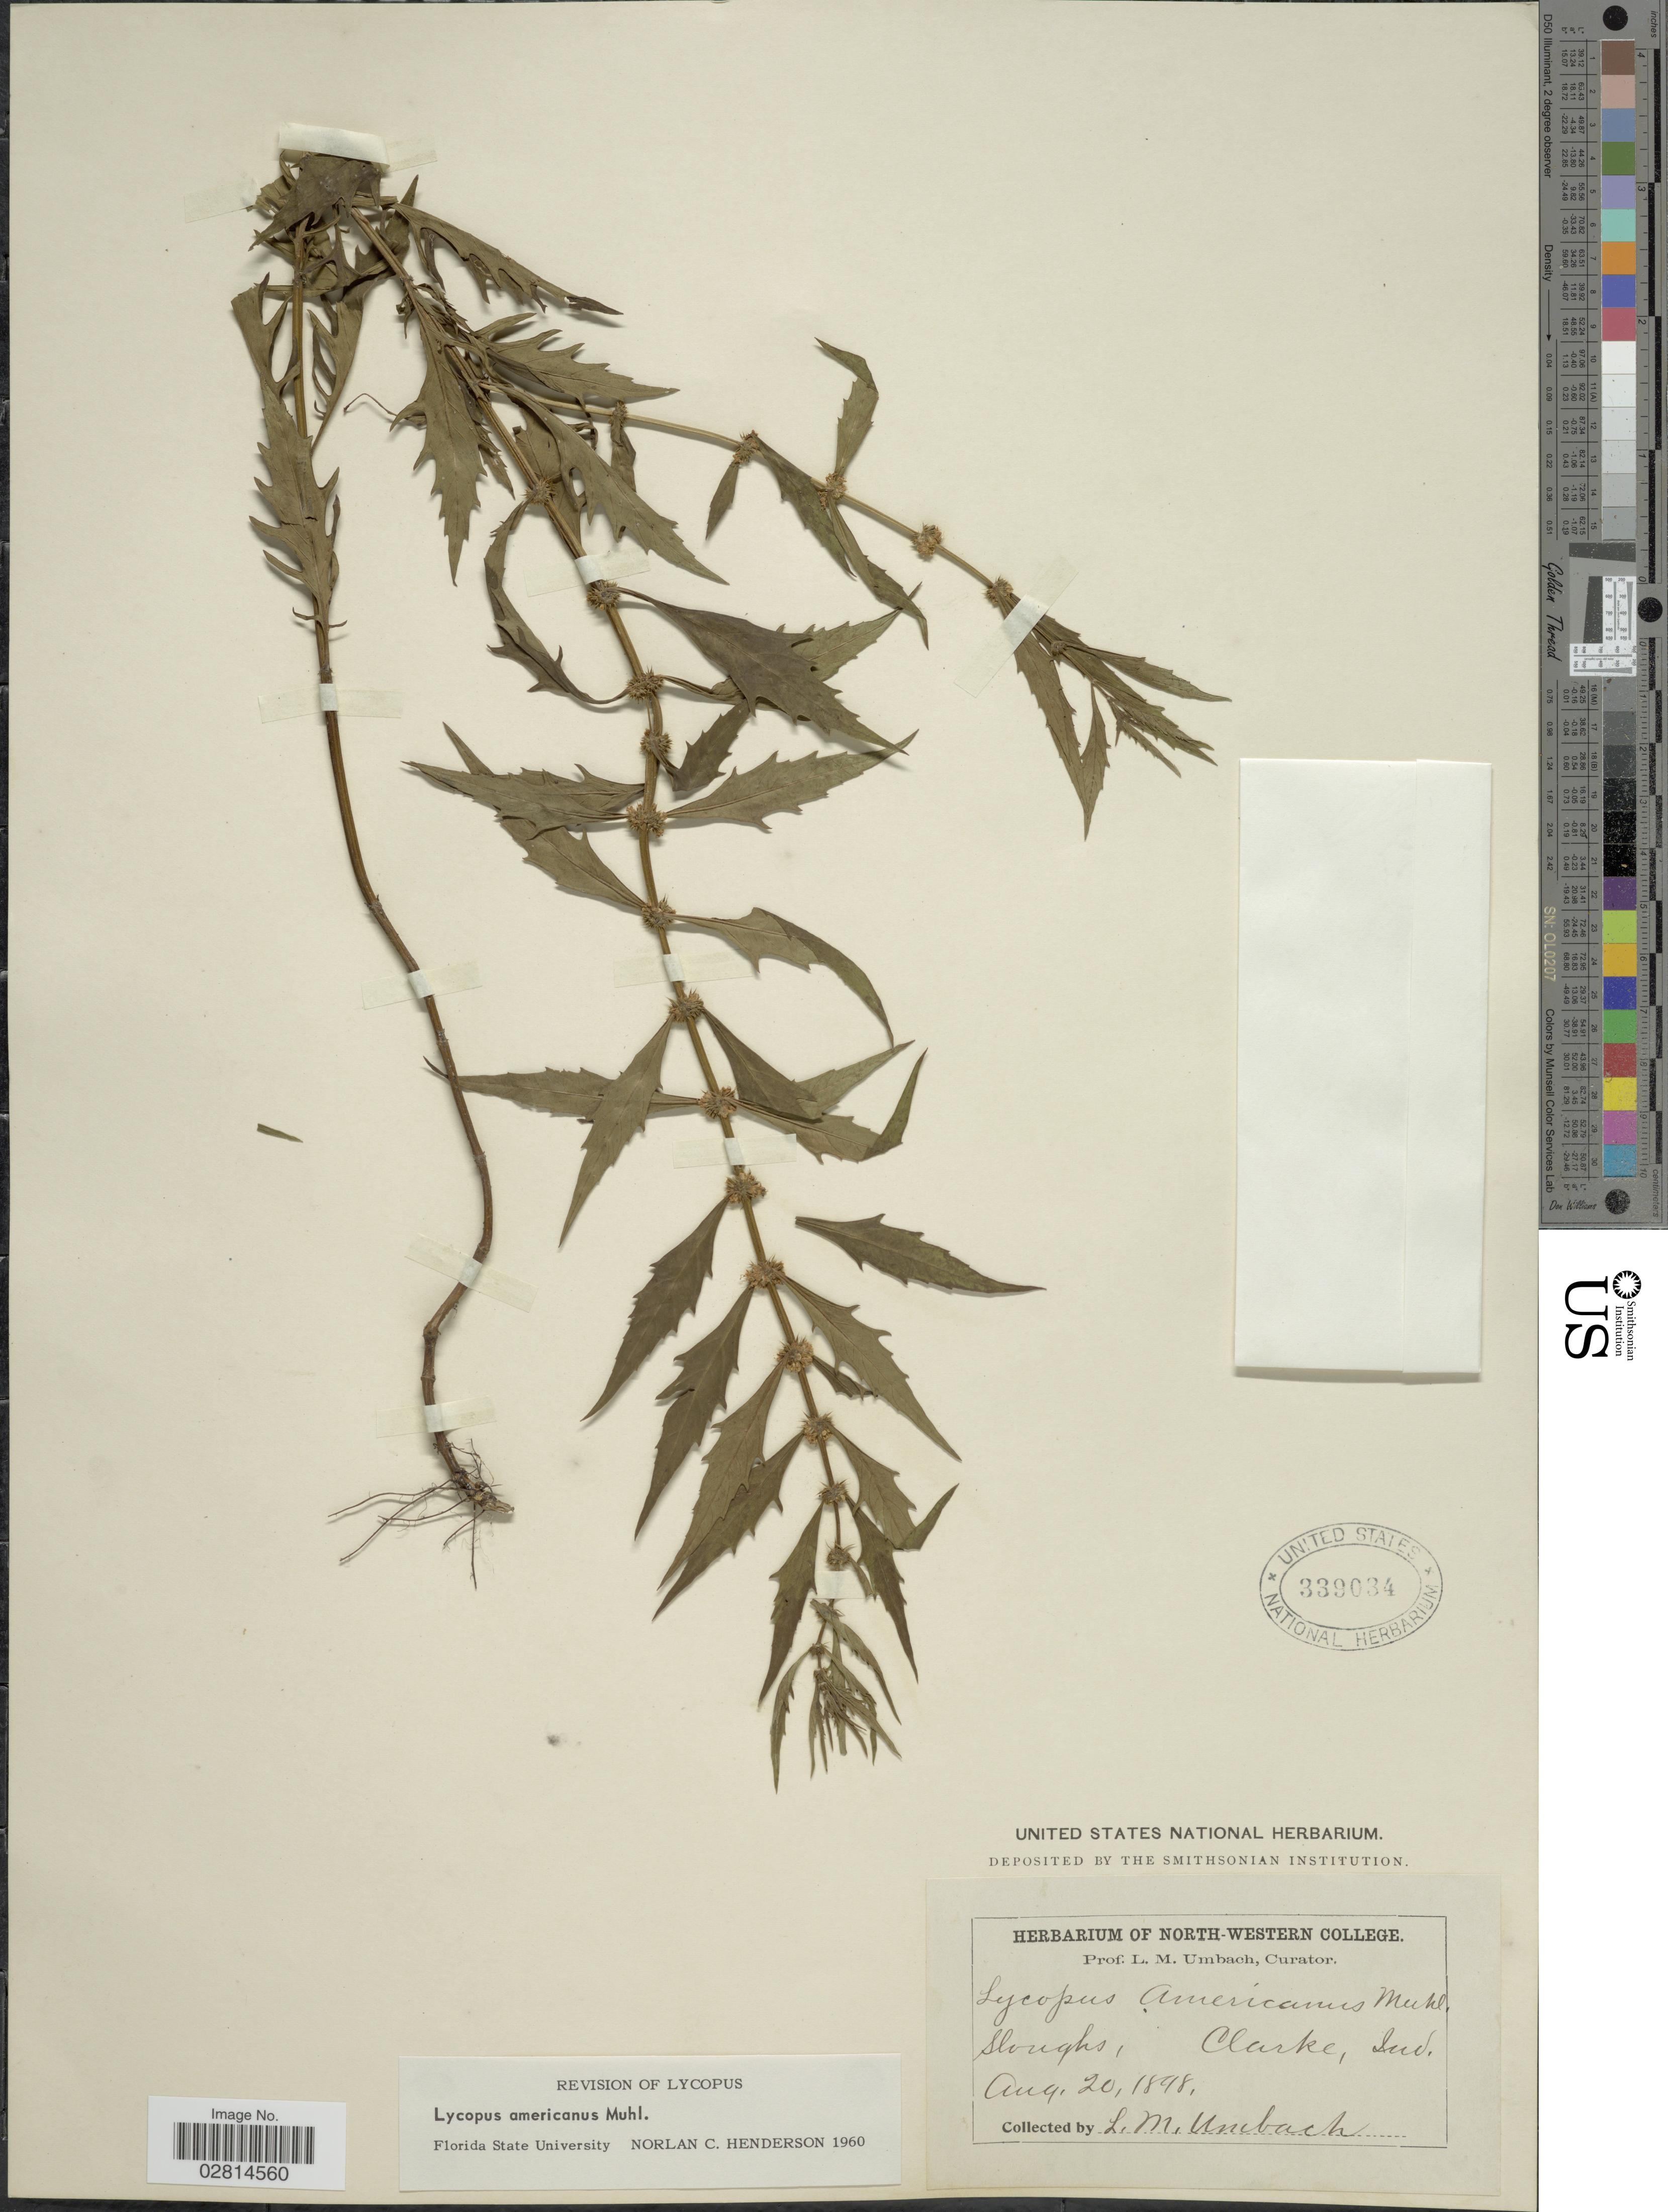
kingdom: Plantae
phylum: Tracheophyta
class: Magnoliopsida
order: Lamiales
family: Lamiaceae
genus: Lycopus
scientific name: Lycopus americanus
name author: Muhl. ex W.P.C. Barton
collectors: L. M. Umbach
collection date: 1898-08-20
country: United States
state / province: Indiana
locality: Sloughs, Clarke.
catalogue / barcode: US 339034